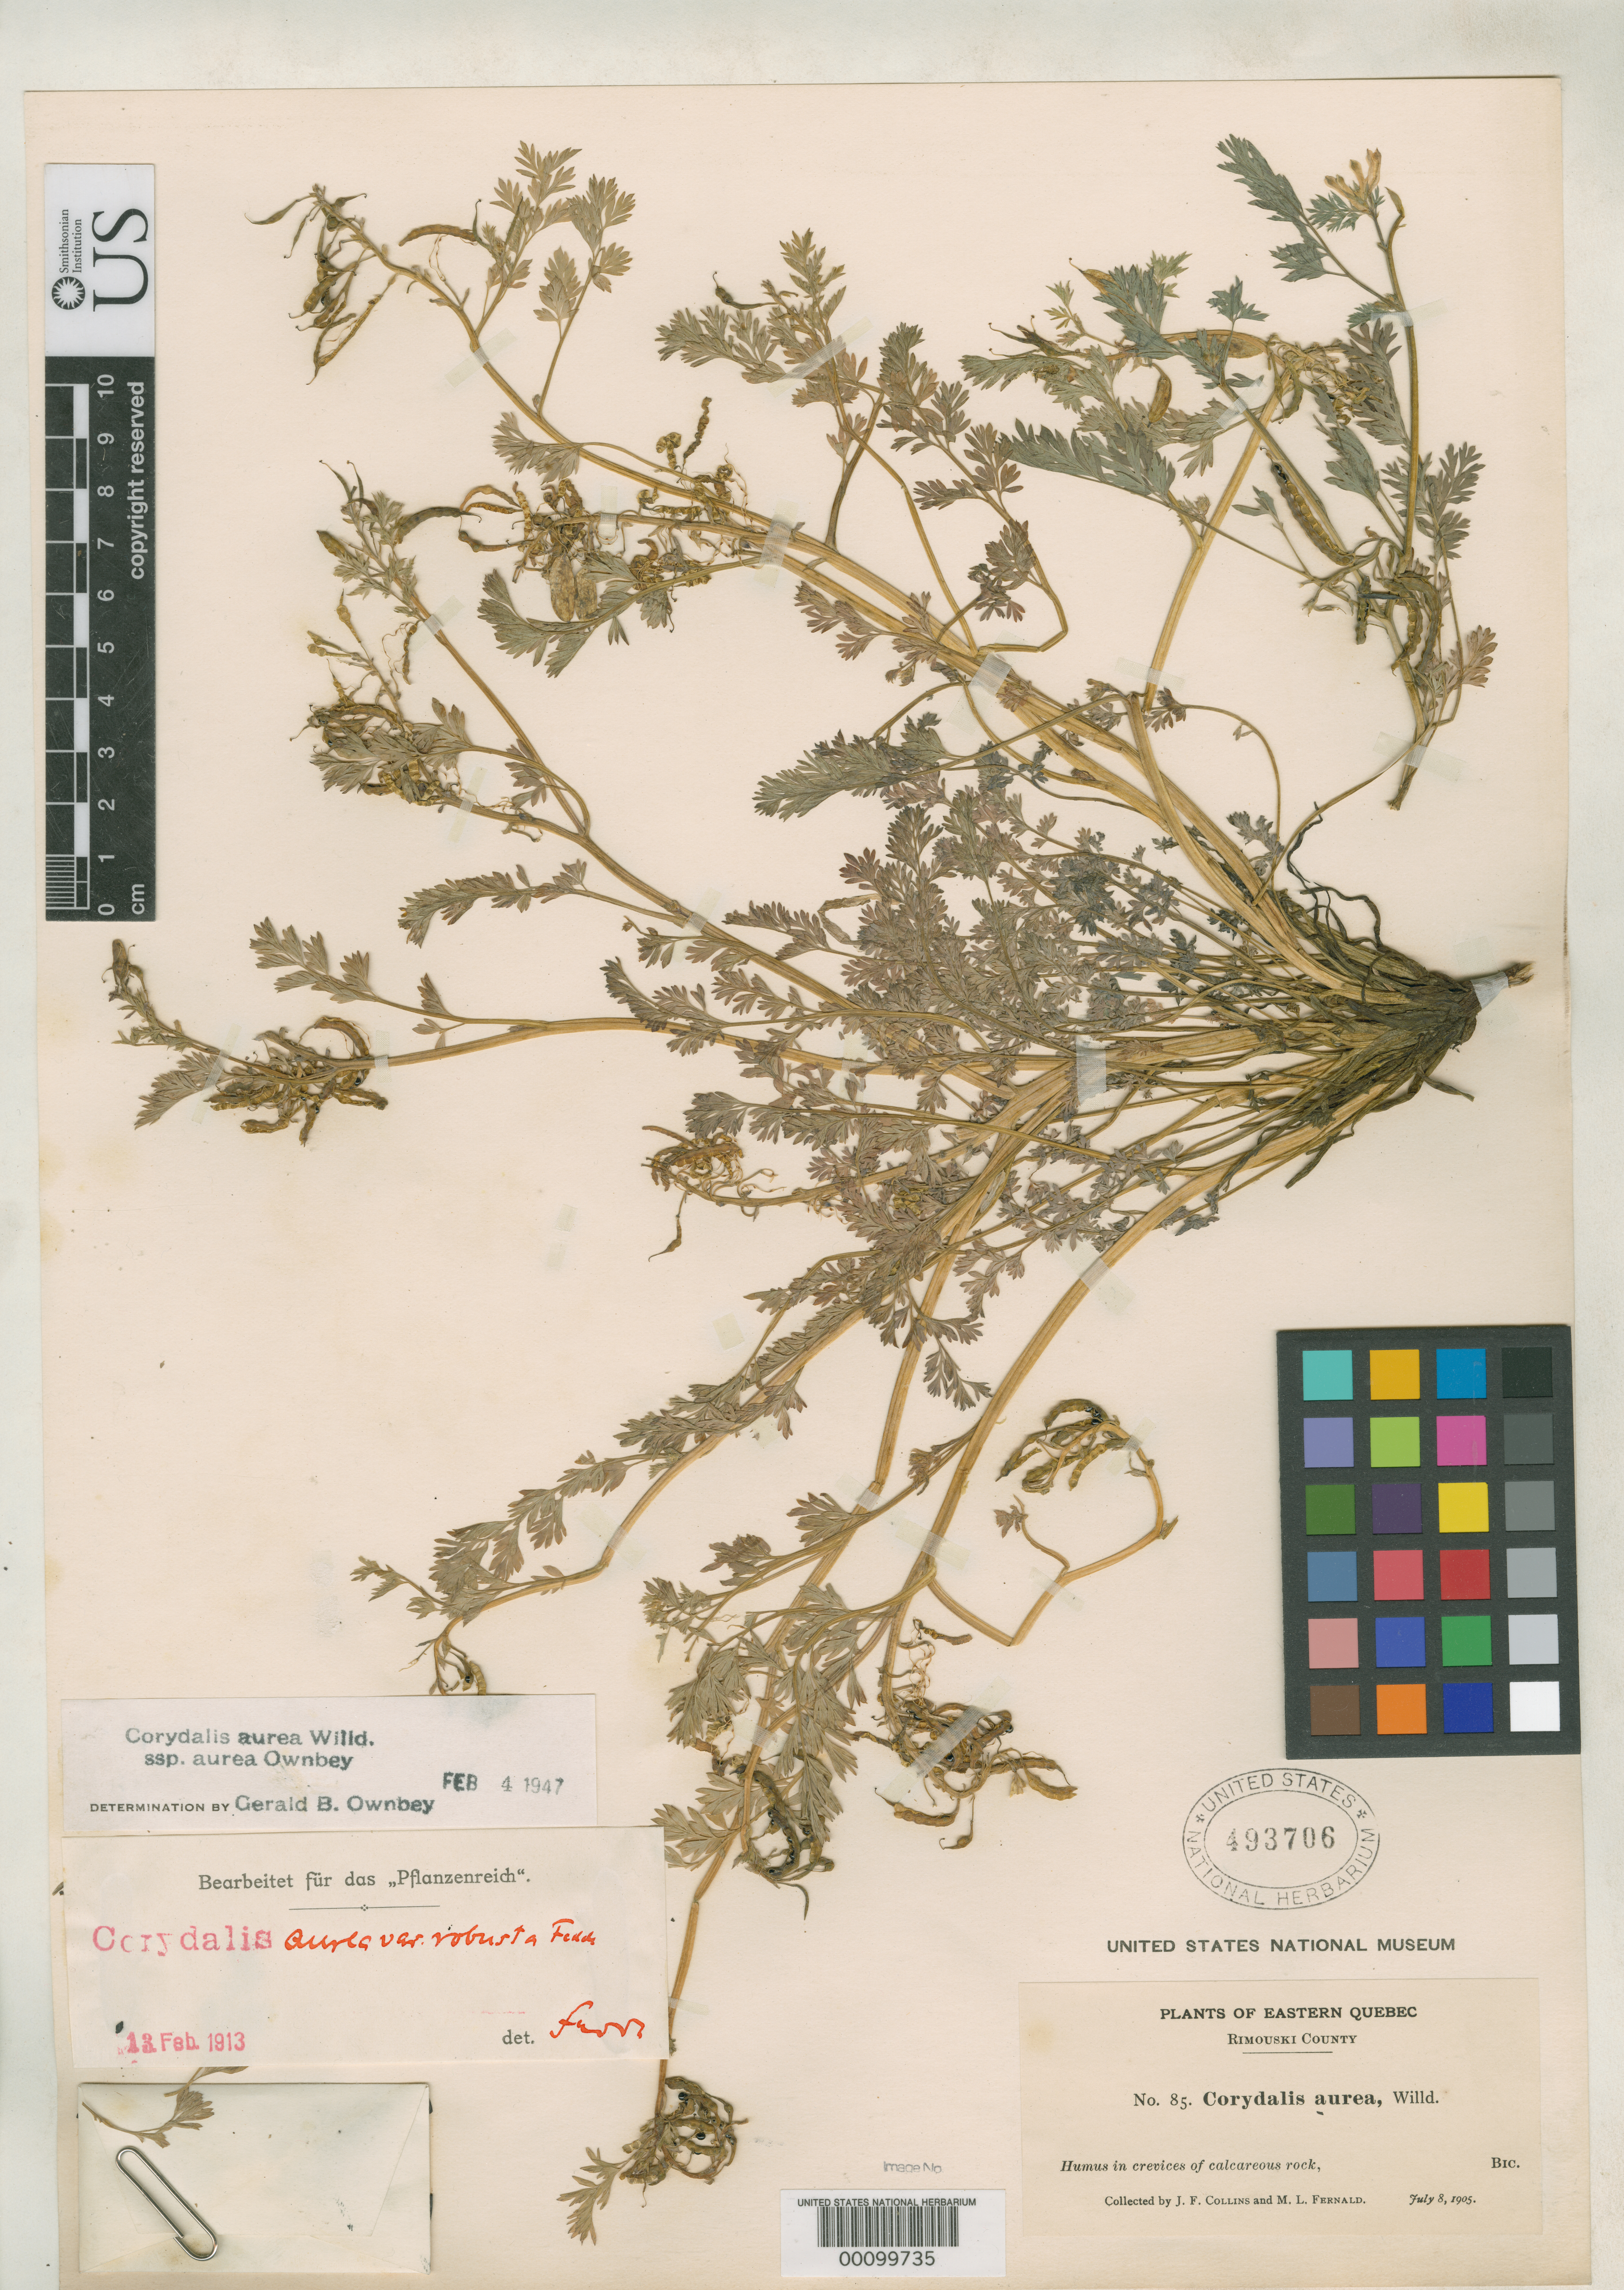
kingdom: Plantae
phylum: Tracheophyta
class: Magnoliopsida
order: Ranunculales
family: Papaveraceae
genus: Corydalis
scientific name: Corydalis aurea var. robusta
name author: Fedde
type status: Isotype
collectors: J. Collins & M. L. Fernald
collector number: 85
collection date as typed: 08 Jul 1905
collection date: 1905-07-08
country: Canada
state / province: Quebec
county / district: Rimouski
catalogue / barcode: US 493706